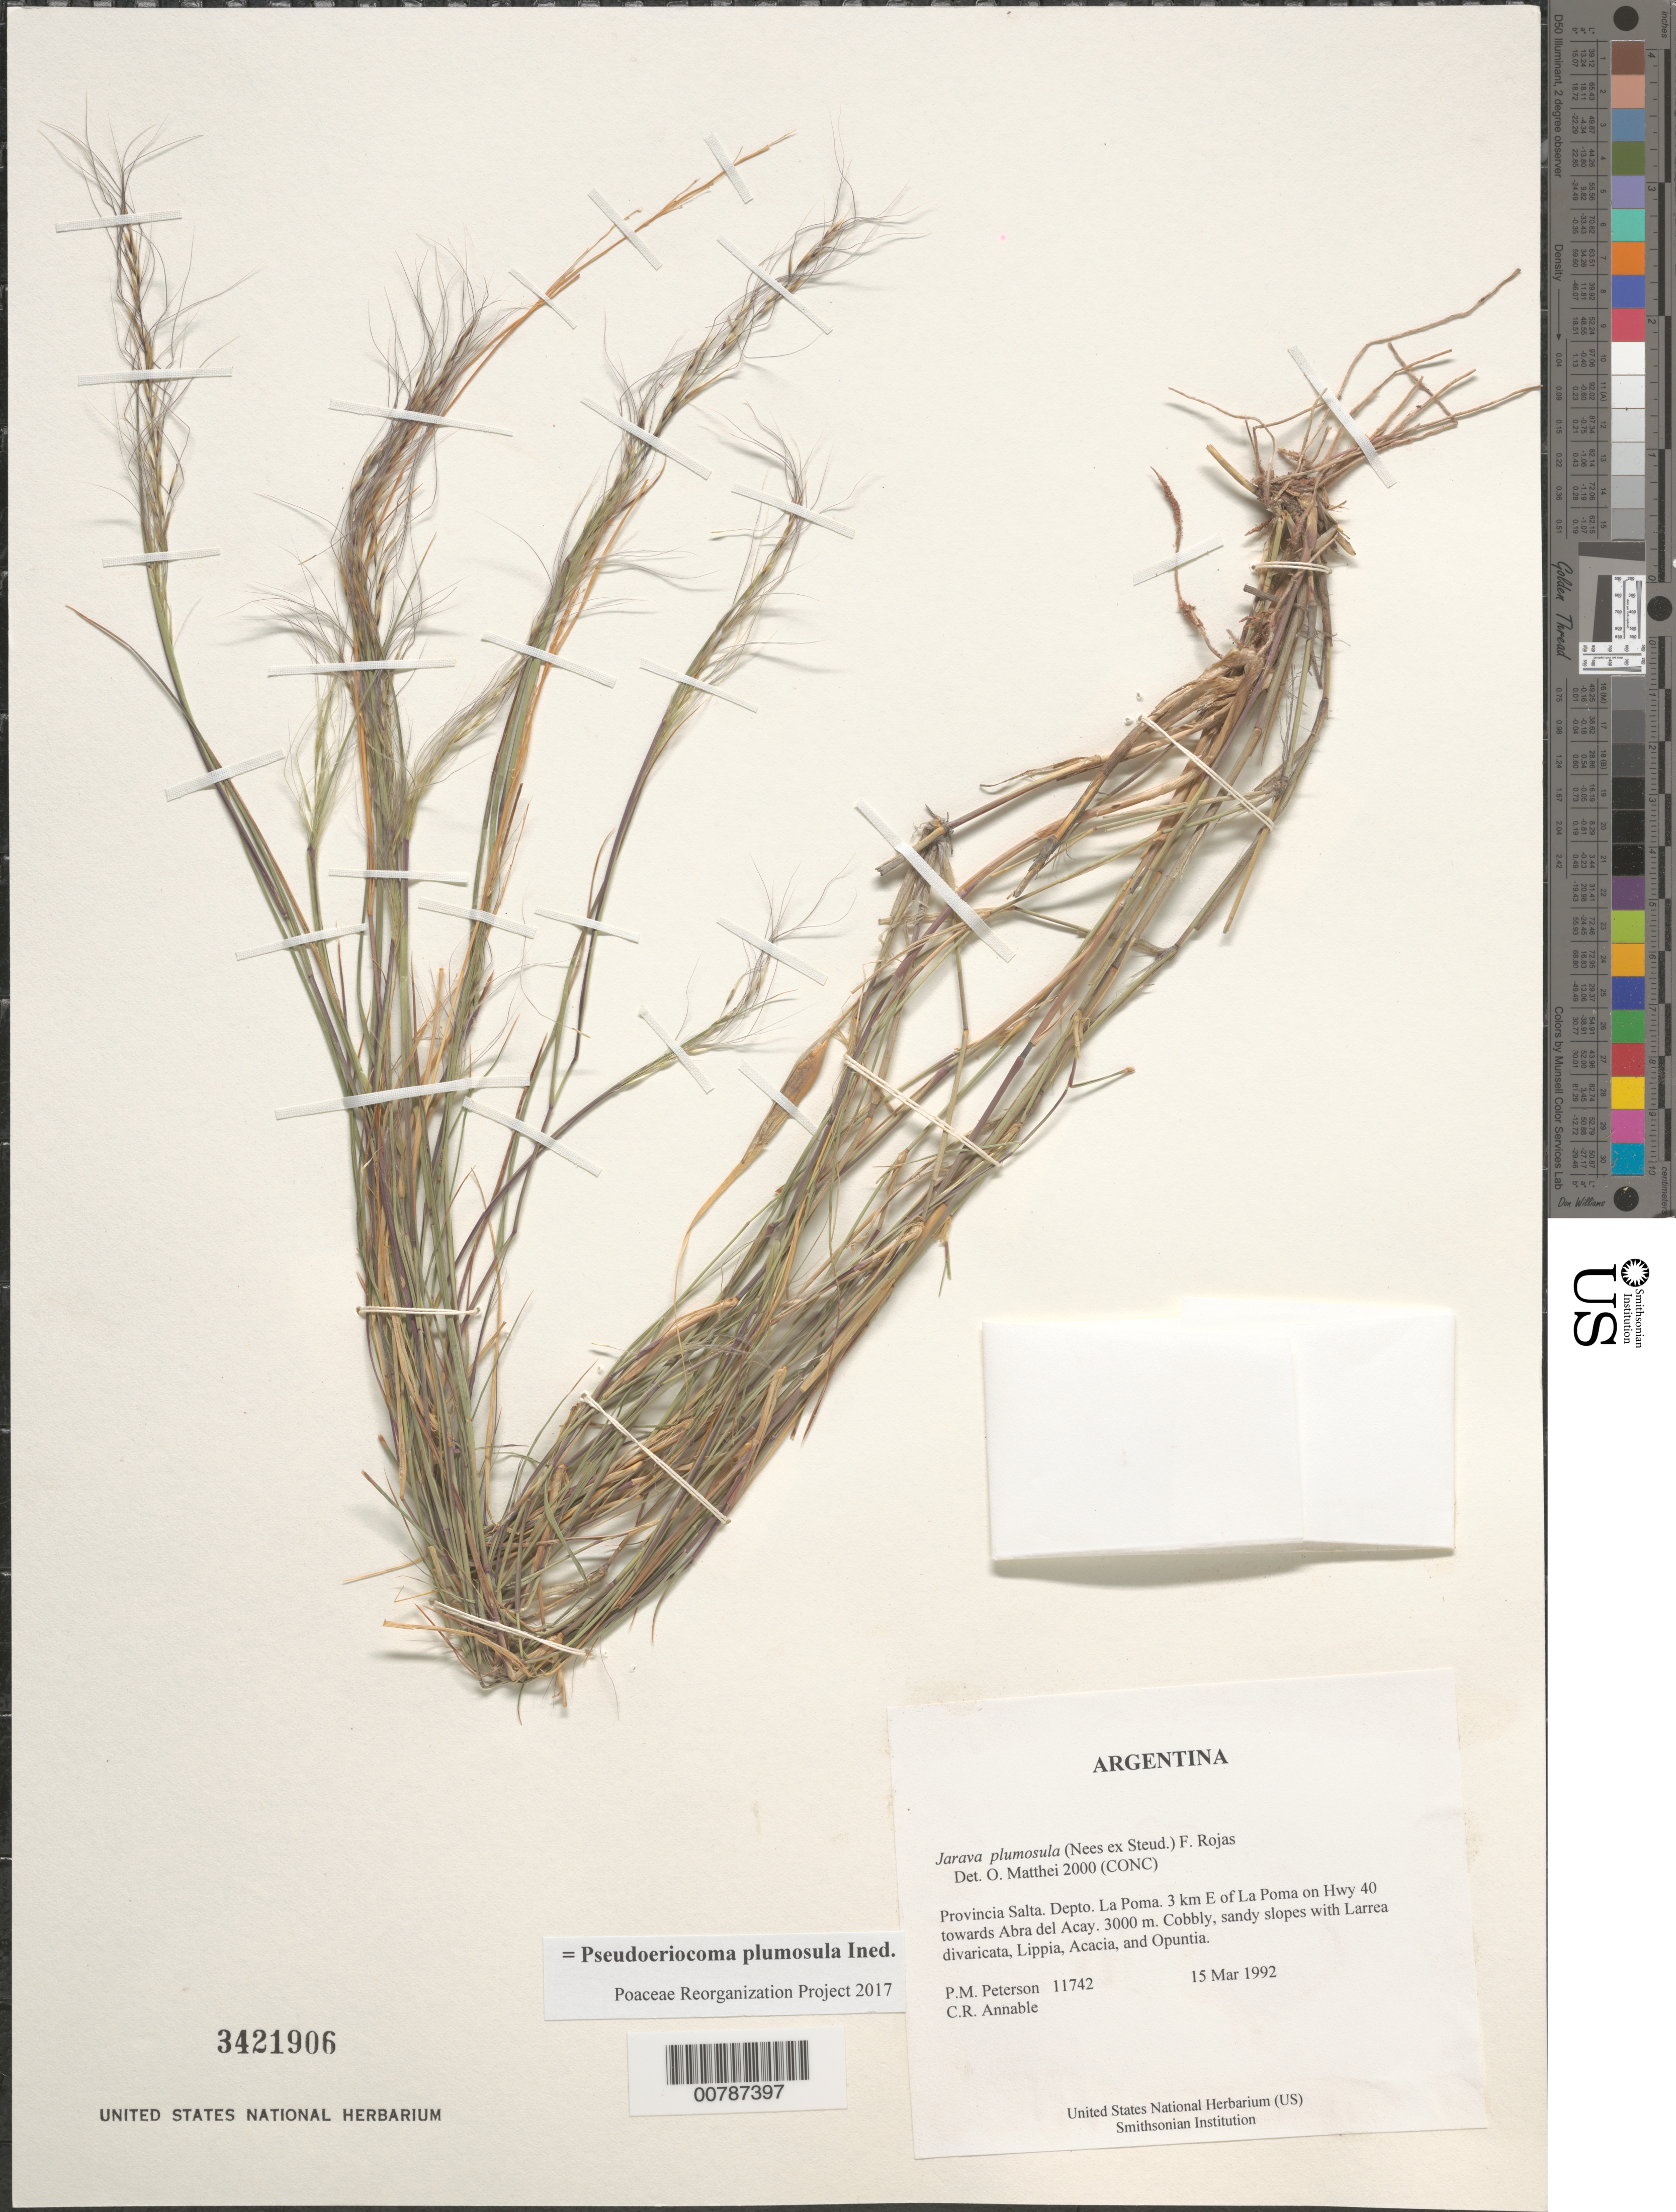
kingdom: Plantae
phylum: Tracheophyta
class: Liliopsida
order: Poales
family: Poaceae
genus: Pseudoeriocoma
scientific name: Pseudoeriocoma plumosula ined.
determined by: Poaceae Reorganization Project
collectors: P. M. Peterson & C. R. Annable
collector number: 11742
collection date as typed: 15 Mar 1992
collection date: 1992-03-15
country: Argentina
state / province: Salta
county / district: La Poma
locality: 3 km E of La Poma on Hwy 40 towards Abra del Acay.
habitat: Cobbly, sandy slopes with Larrea divaricata, Lippia, Acacia, and Opuntia.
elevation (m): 3000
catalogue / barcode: US 3421906